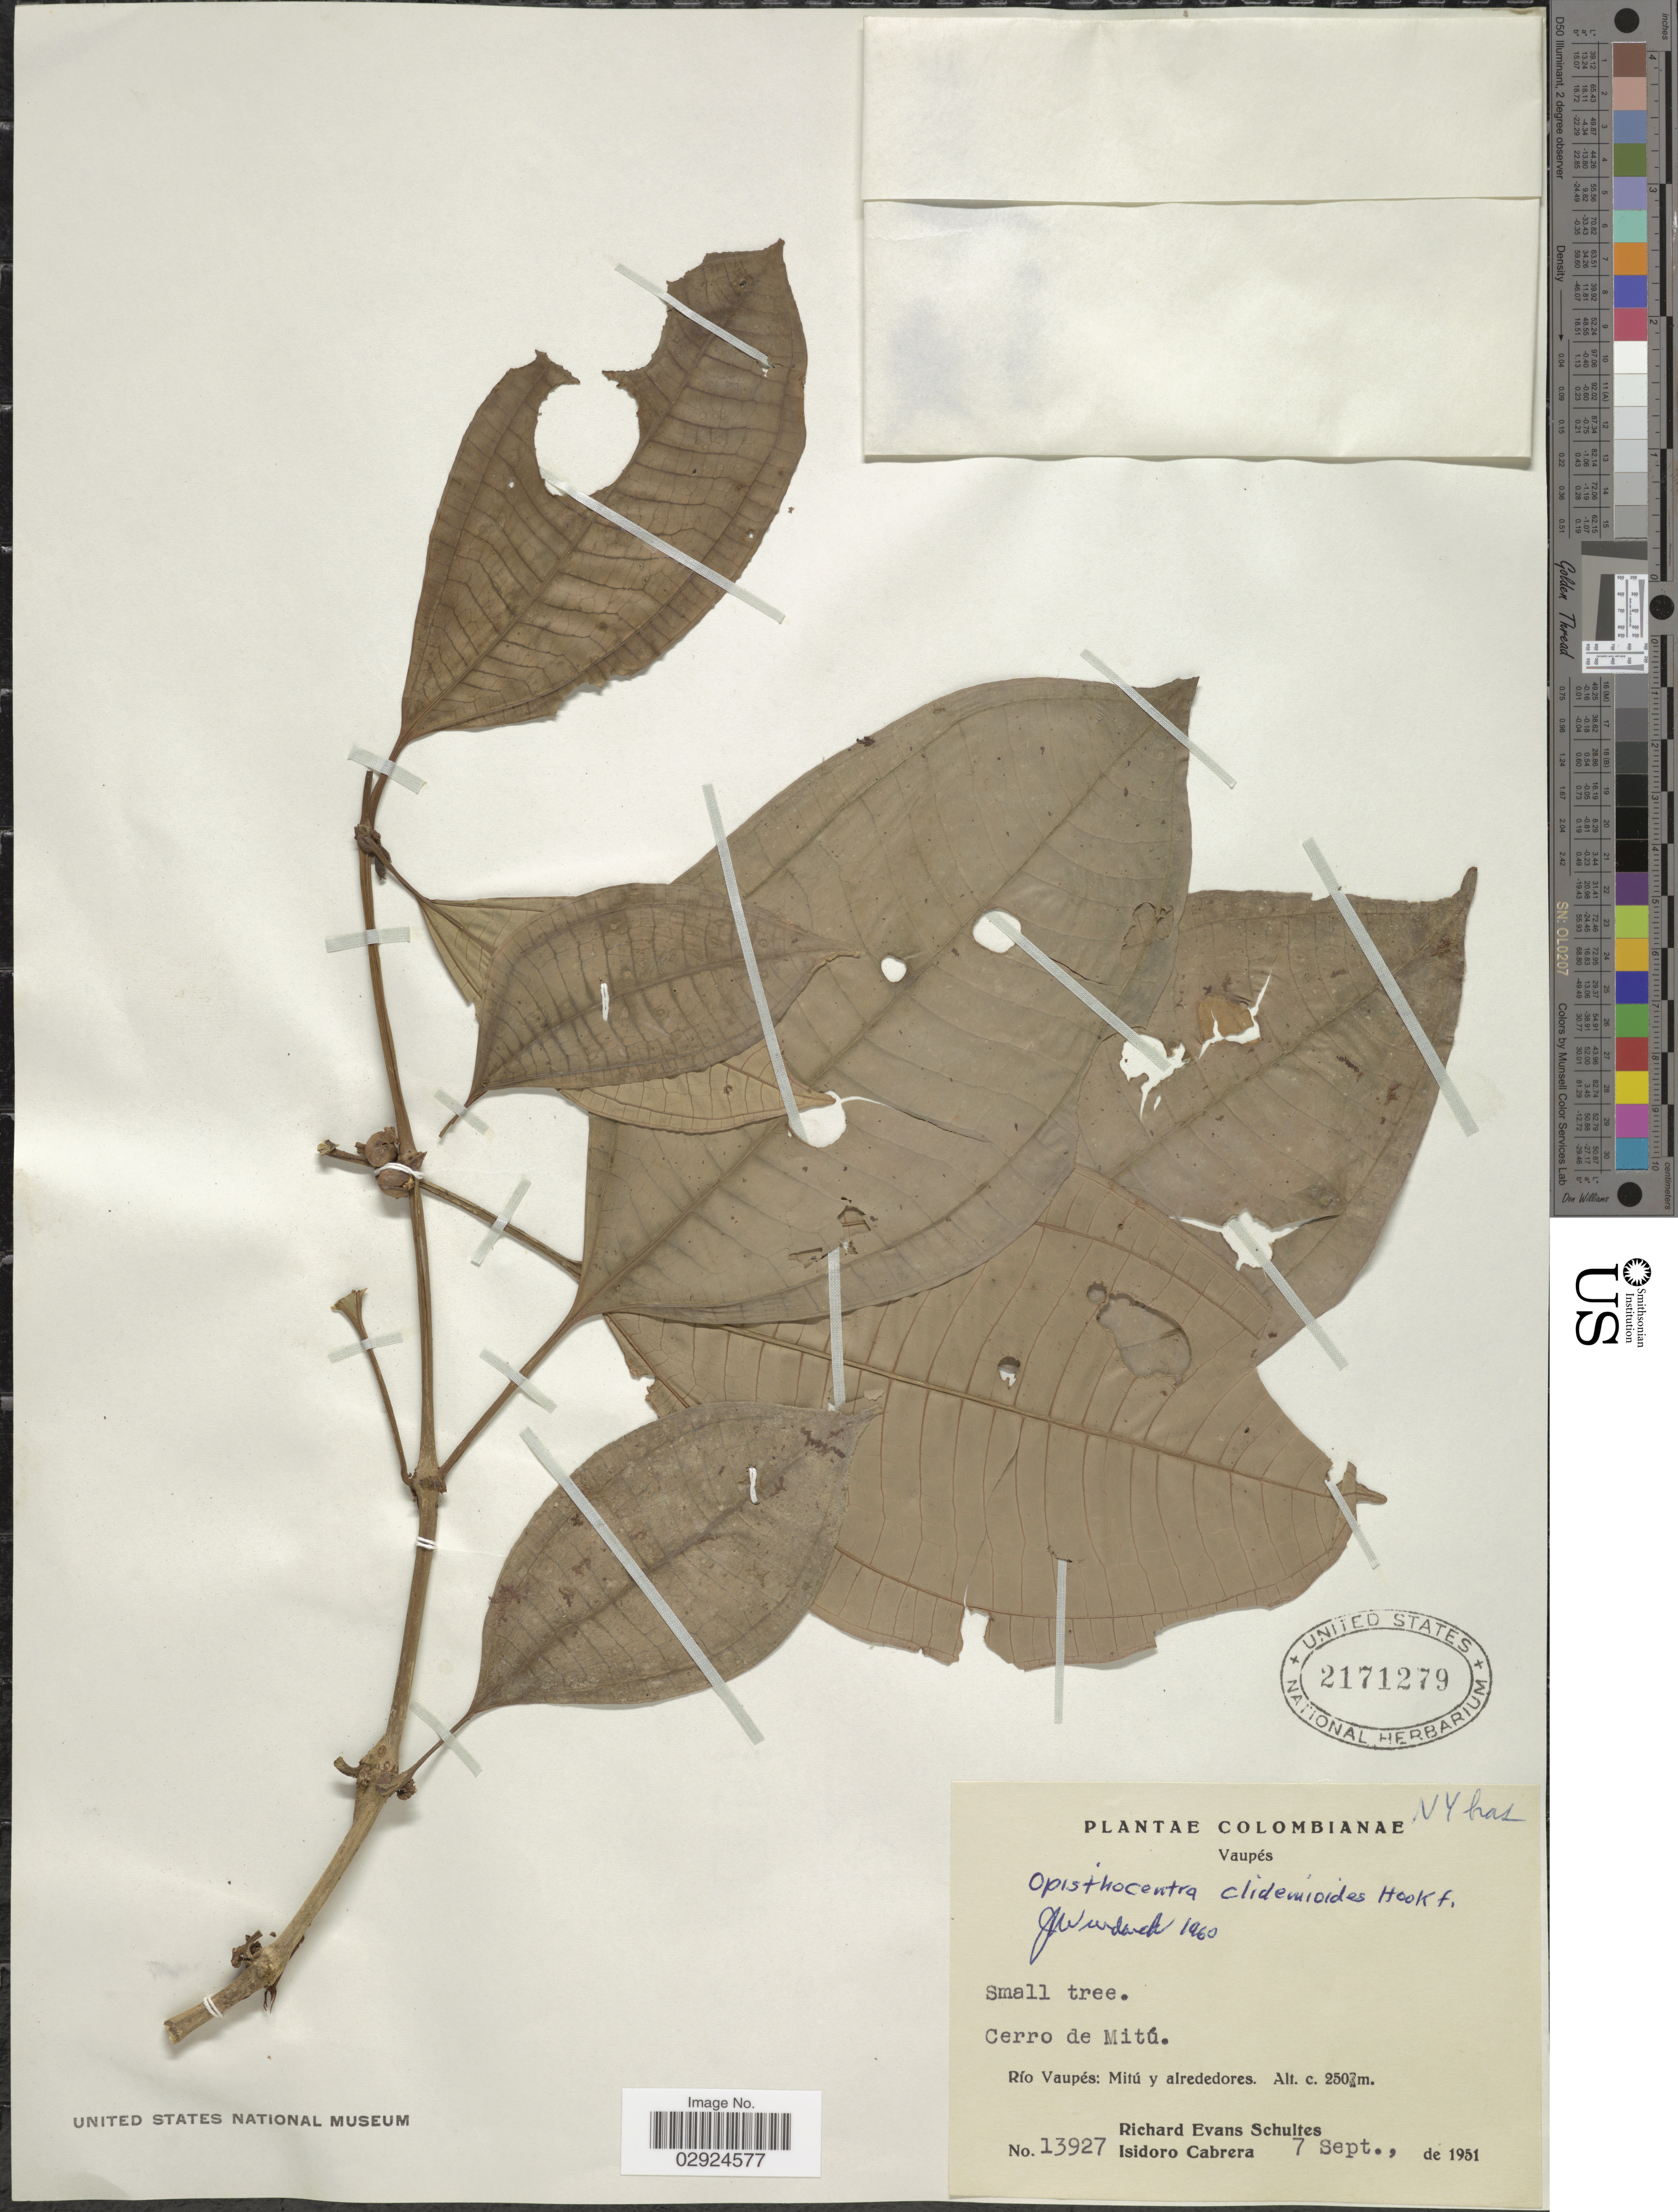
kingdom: Plantae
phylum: Tracheophyta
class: Magnoliopsida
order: Myrtales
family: Melastomataceae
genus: Opisthocentra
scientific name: Opisthocentra clidemioides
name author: Hook. f.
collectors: R. E. Schultes & I. Cabrera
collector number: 13927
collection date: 1951-09-07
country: Colombia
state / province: Vaupés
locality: Cerro de Mitú. Río Vaupés: Mitú y alrededores.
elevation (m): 250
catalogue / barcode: US 2171279